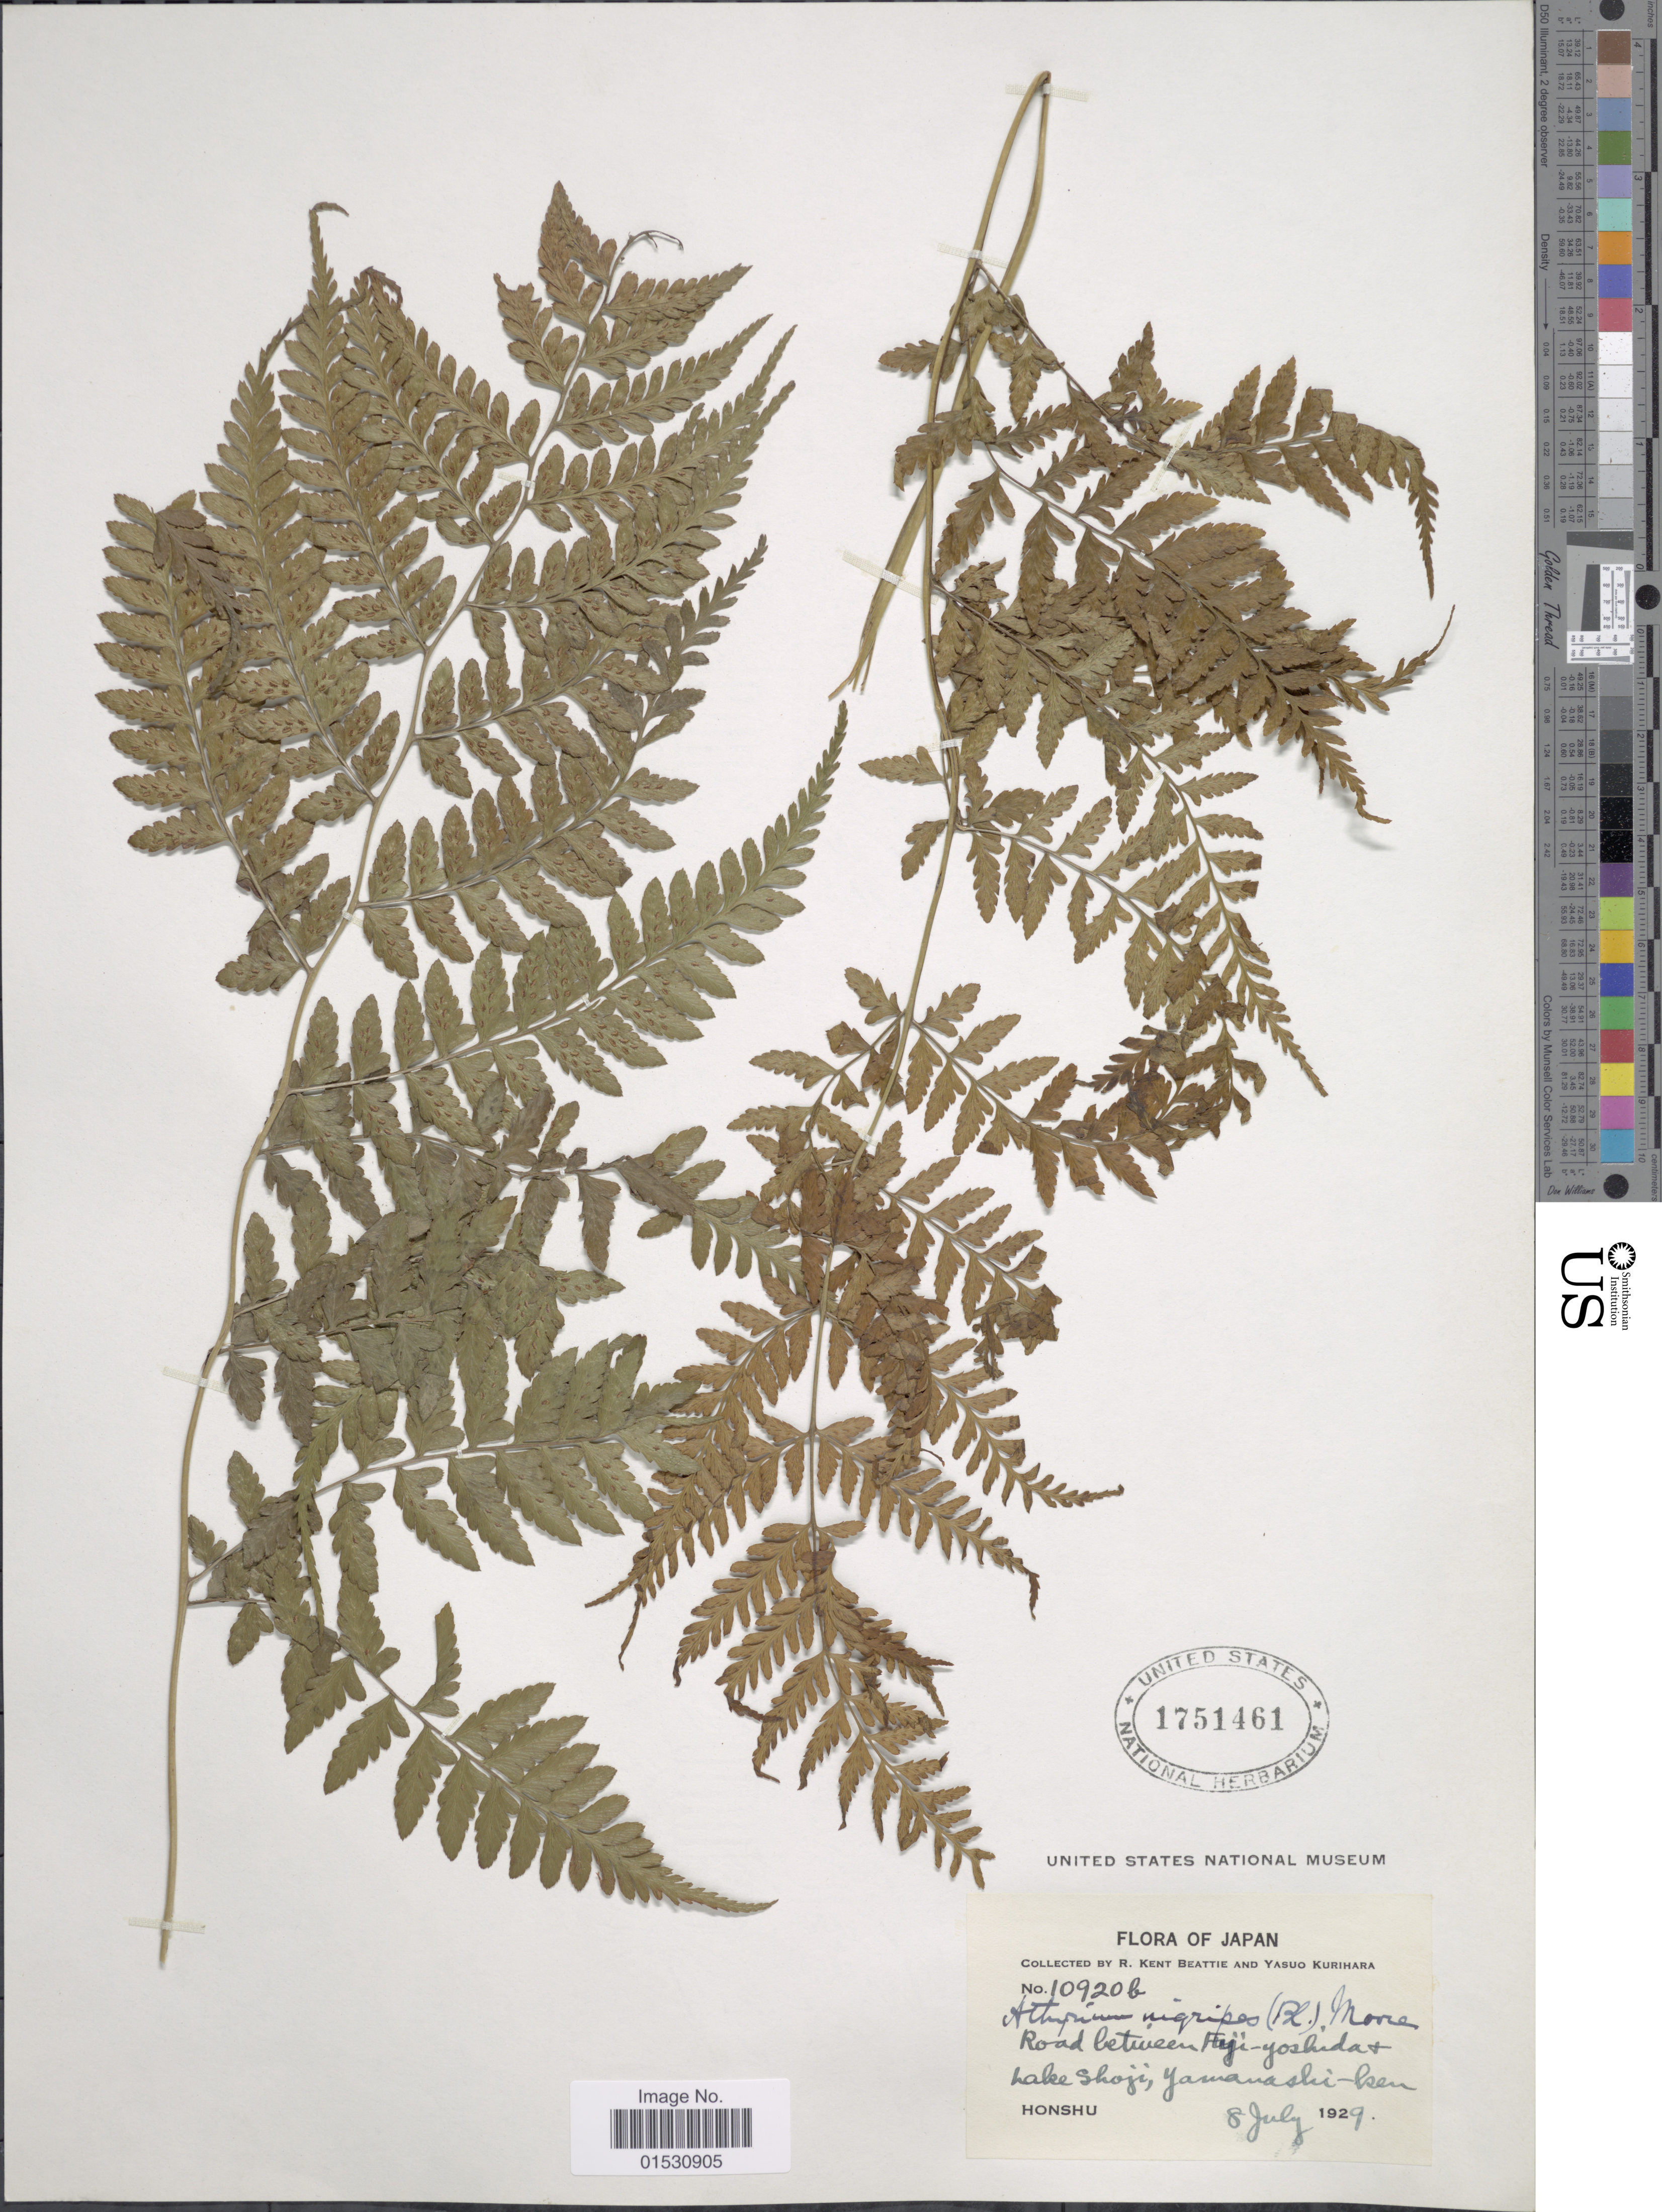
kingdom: Plantae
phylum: Tracheophyta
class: Polypodiopsida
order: Polypodiales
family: Athyriaceae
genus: Athyrium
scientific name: Athyrium nigripes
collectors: R. K. Beattie & Y. Kurihara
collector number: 10920b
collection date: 1929-07-08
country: Japan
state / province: Yamanasi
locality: Road between Fiji-yoshida + Lake Shoji, Yamanashi-ken. Honshu.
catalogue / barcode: US 1751461